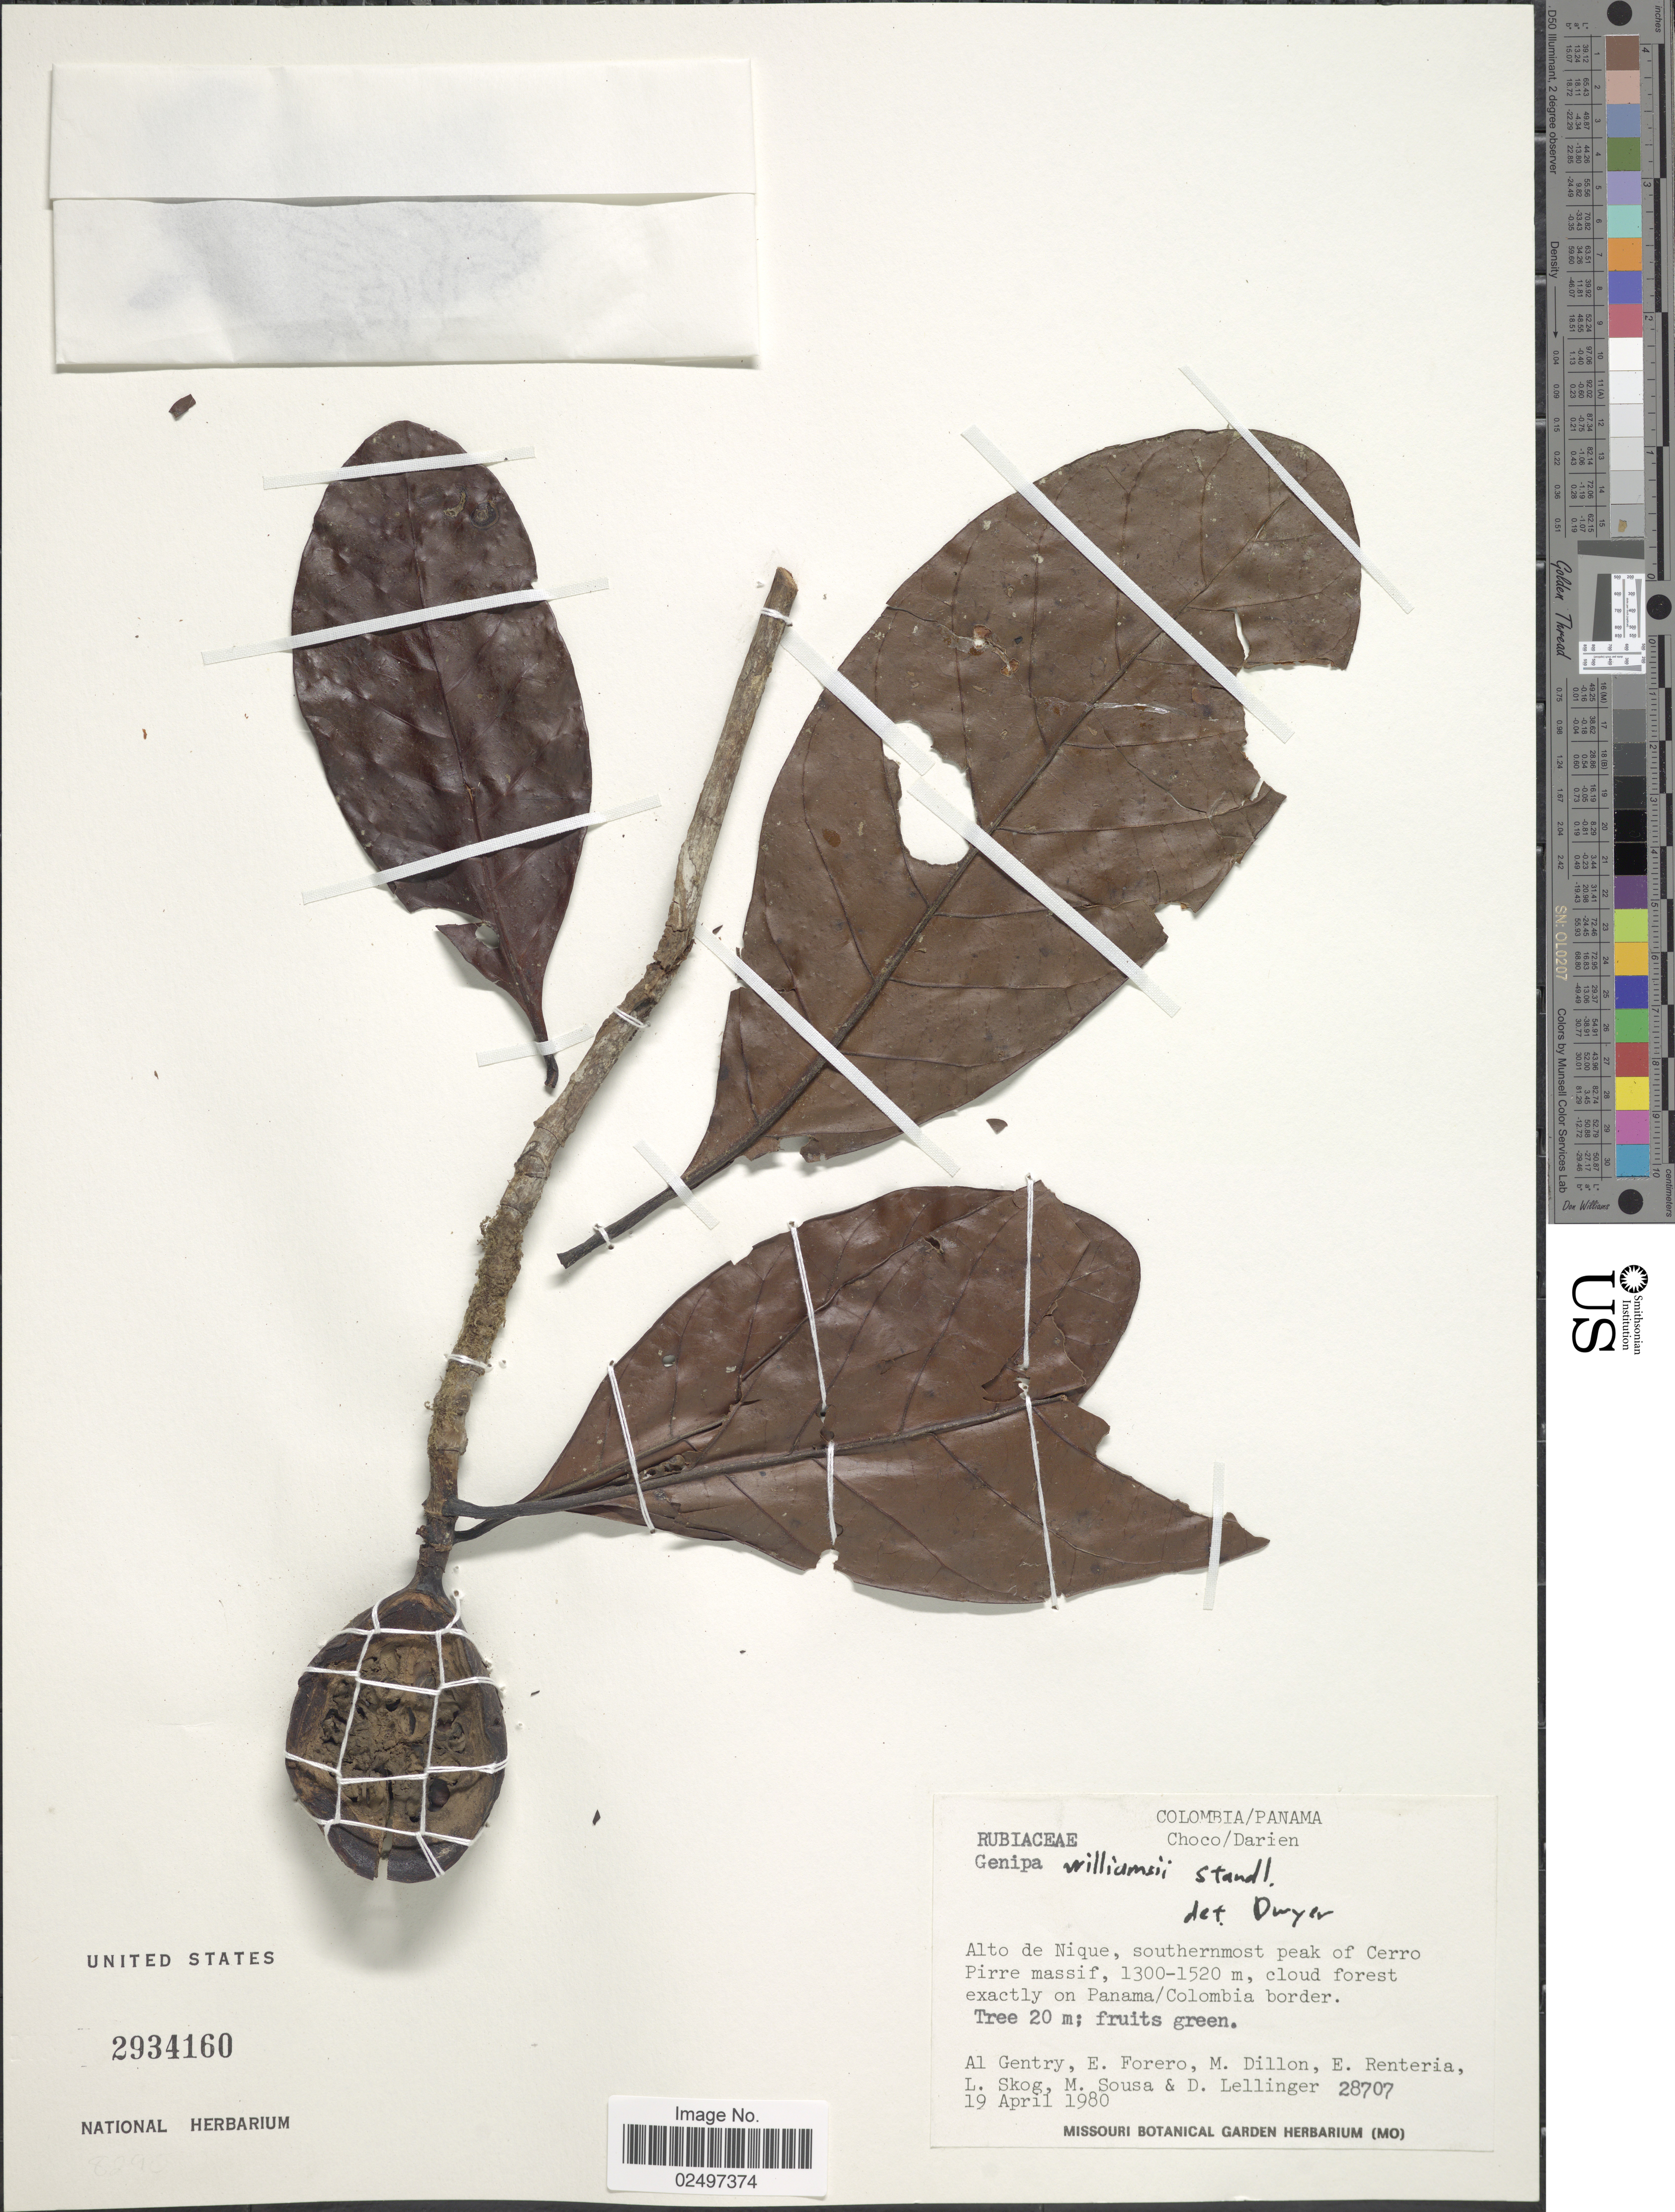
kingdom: Plantae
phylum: Tracheophyta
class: Magnoliopsida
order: Gentianales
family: Rubiaceae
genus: Genipa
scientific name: Genipa williamsii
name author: Standl.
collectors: A. H. Gentry, E. Forero, M. O. Dillon, E. Renteria & et al.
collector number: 28707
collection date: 1980-04-19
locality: Colombia/Panama. Choco/Darien. Alto de Nique, southernmost peak of Cerro Pirre massif, cloud forest exactly on Panama/Colombia border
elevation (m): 1300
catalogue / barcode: US 2934160